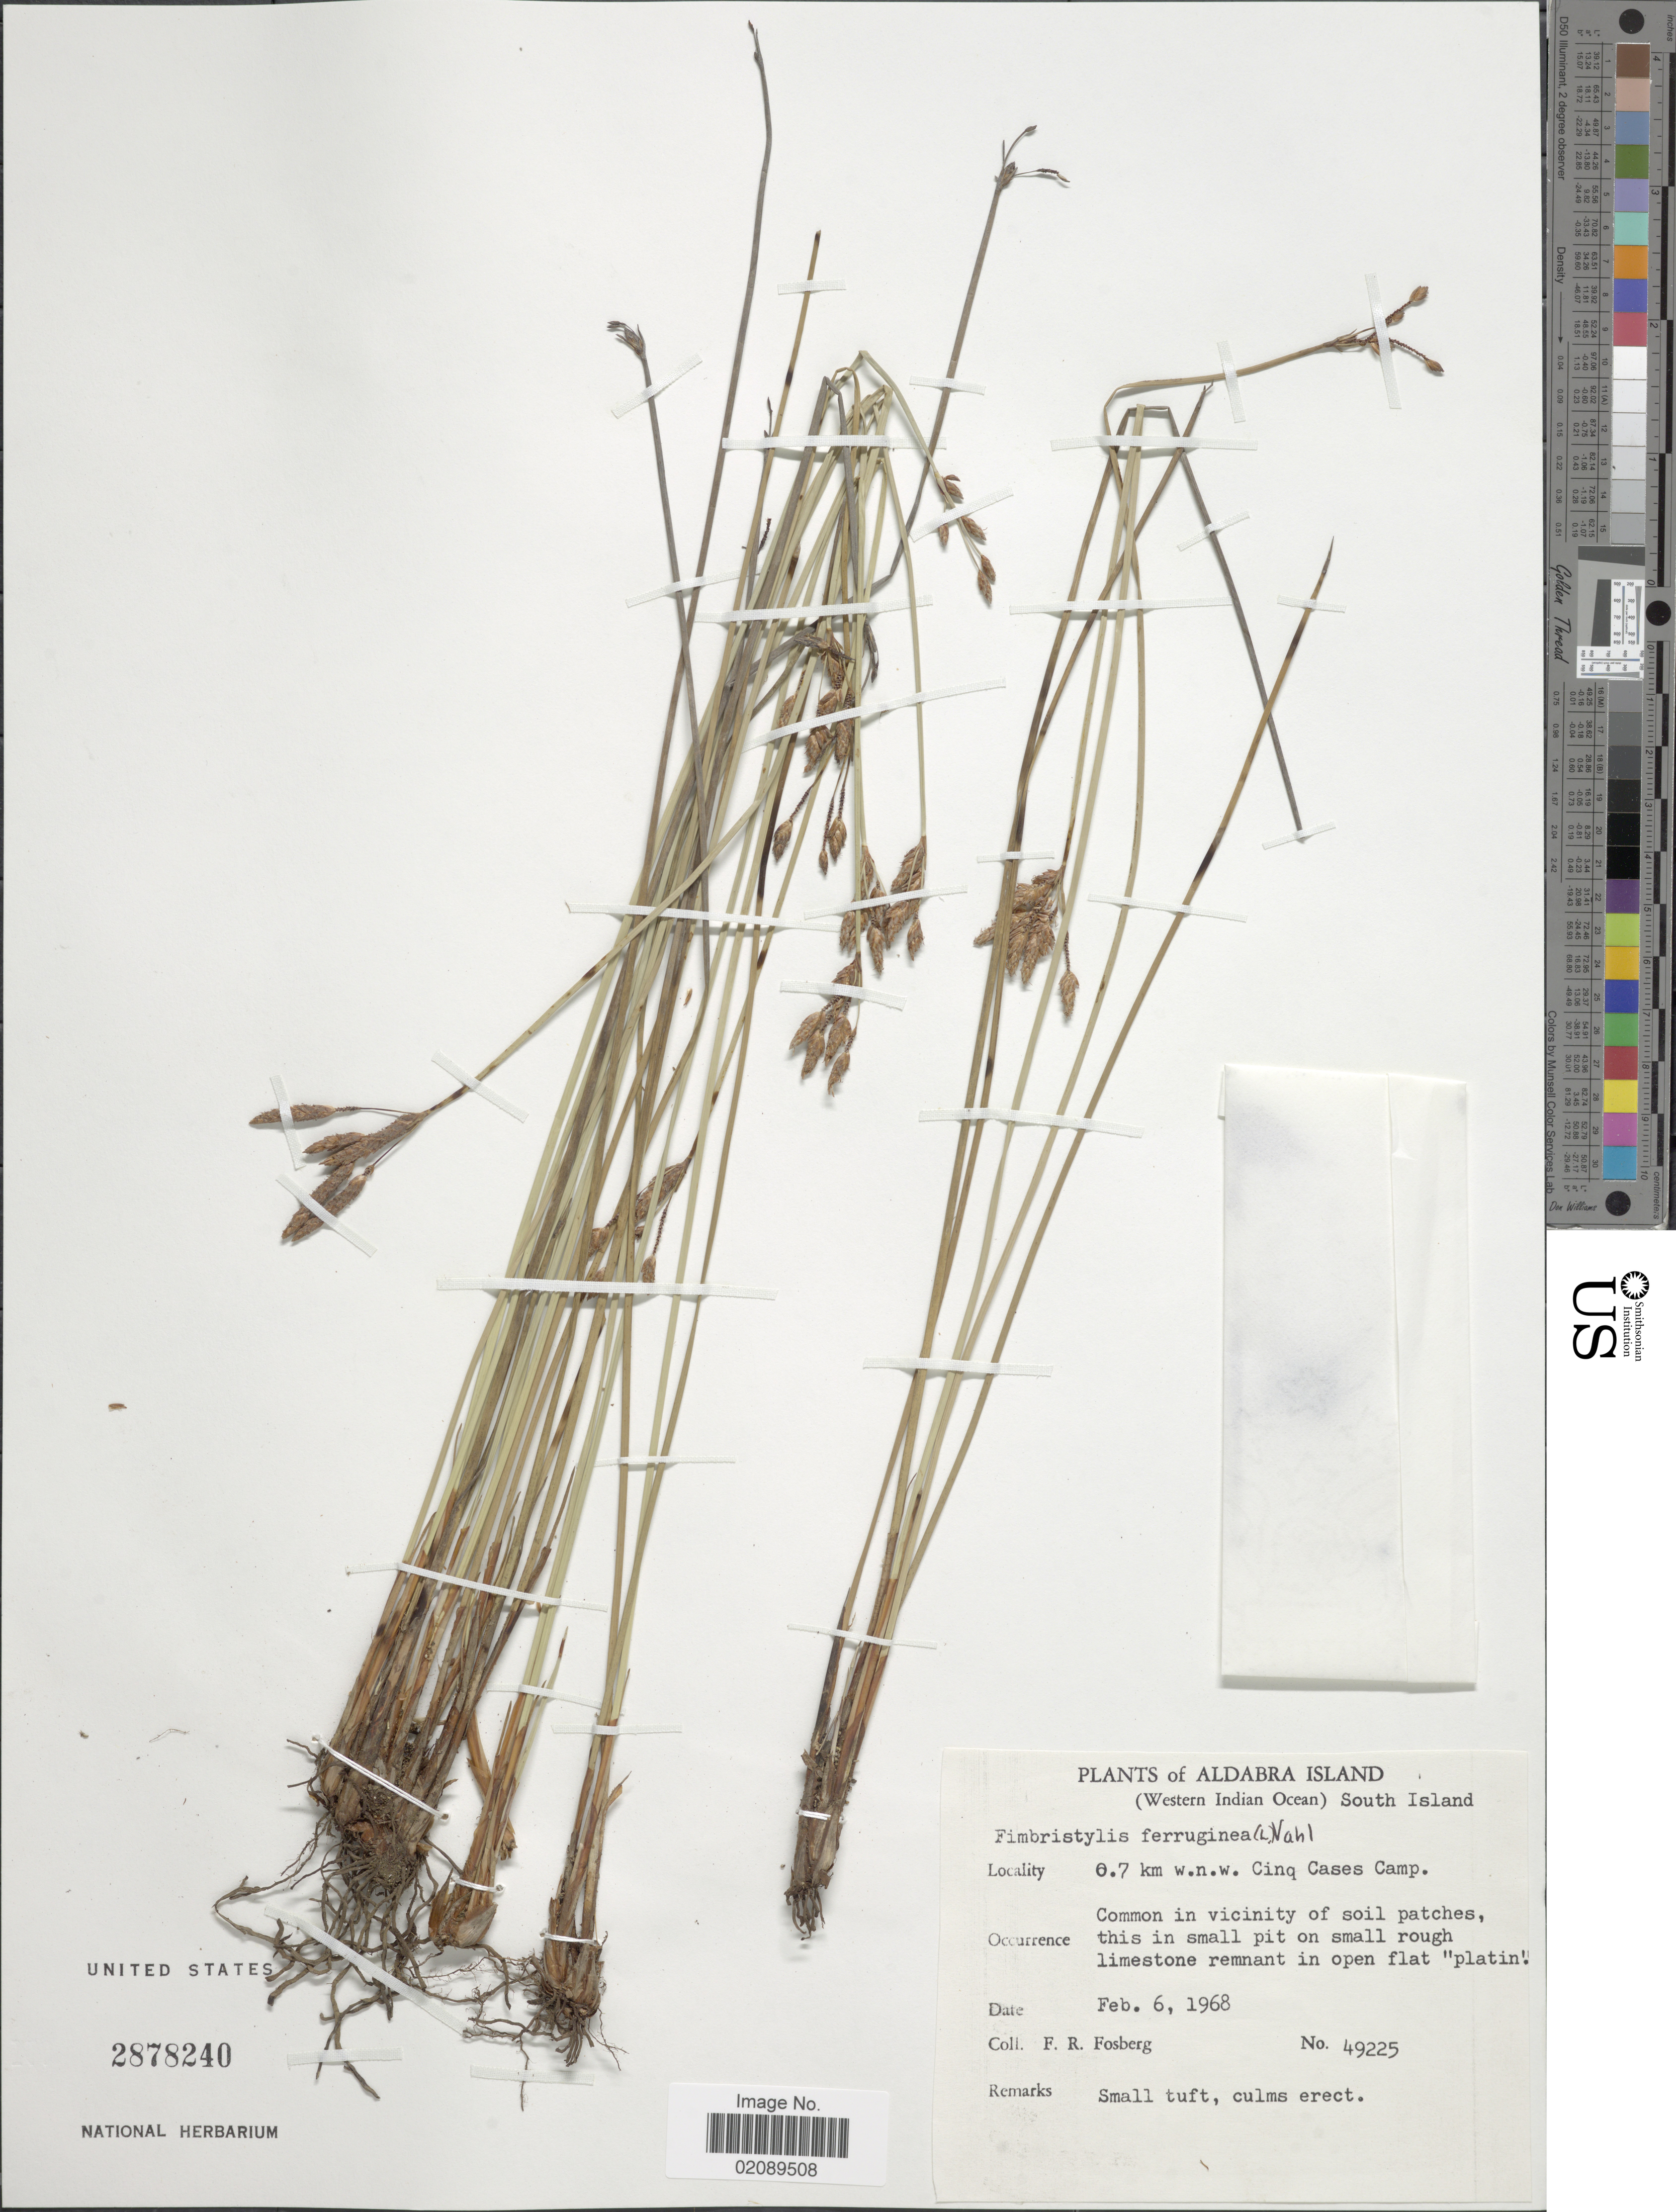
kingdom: Plantae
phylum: Tracheophyta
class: Liliopsida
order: Poales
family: Cyperaceae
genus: Fimbristylis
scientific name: Fimbristylis ferruginea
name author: (L.) Vahl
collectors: F. R. Fosberg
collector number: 49225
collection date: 1968-02-06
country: Seychelles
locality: Aldabra Island (Western Indian Ocean), South Island, 0.7 km w.n.w Cinq Cases Camp, in vicinity of soil patches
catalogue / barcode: US 2878240